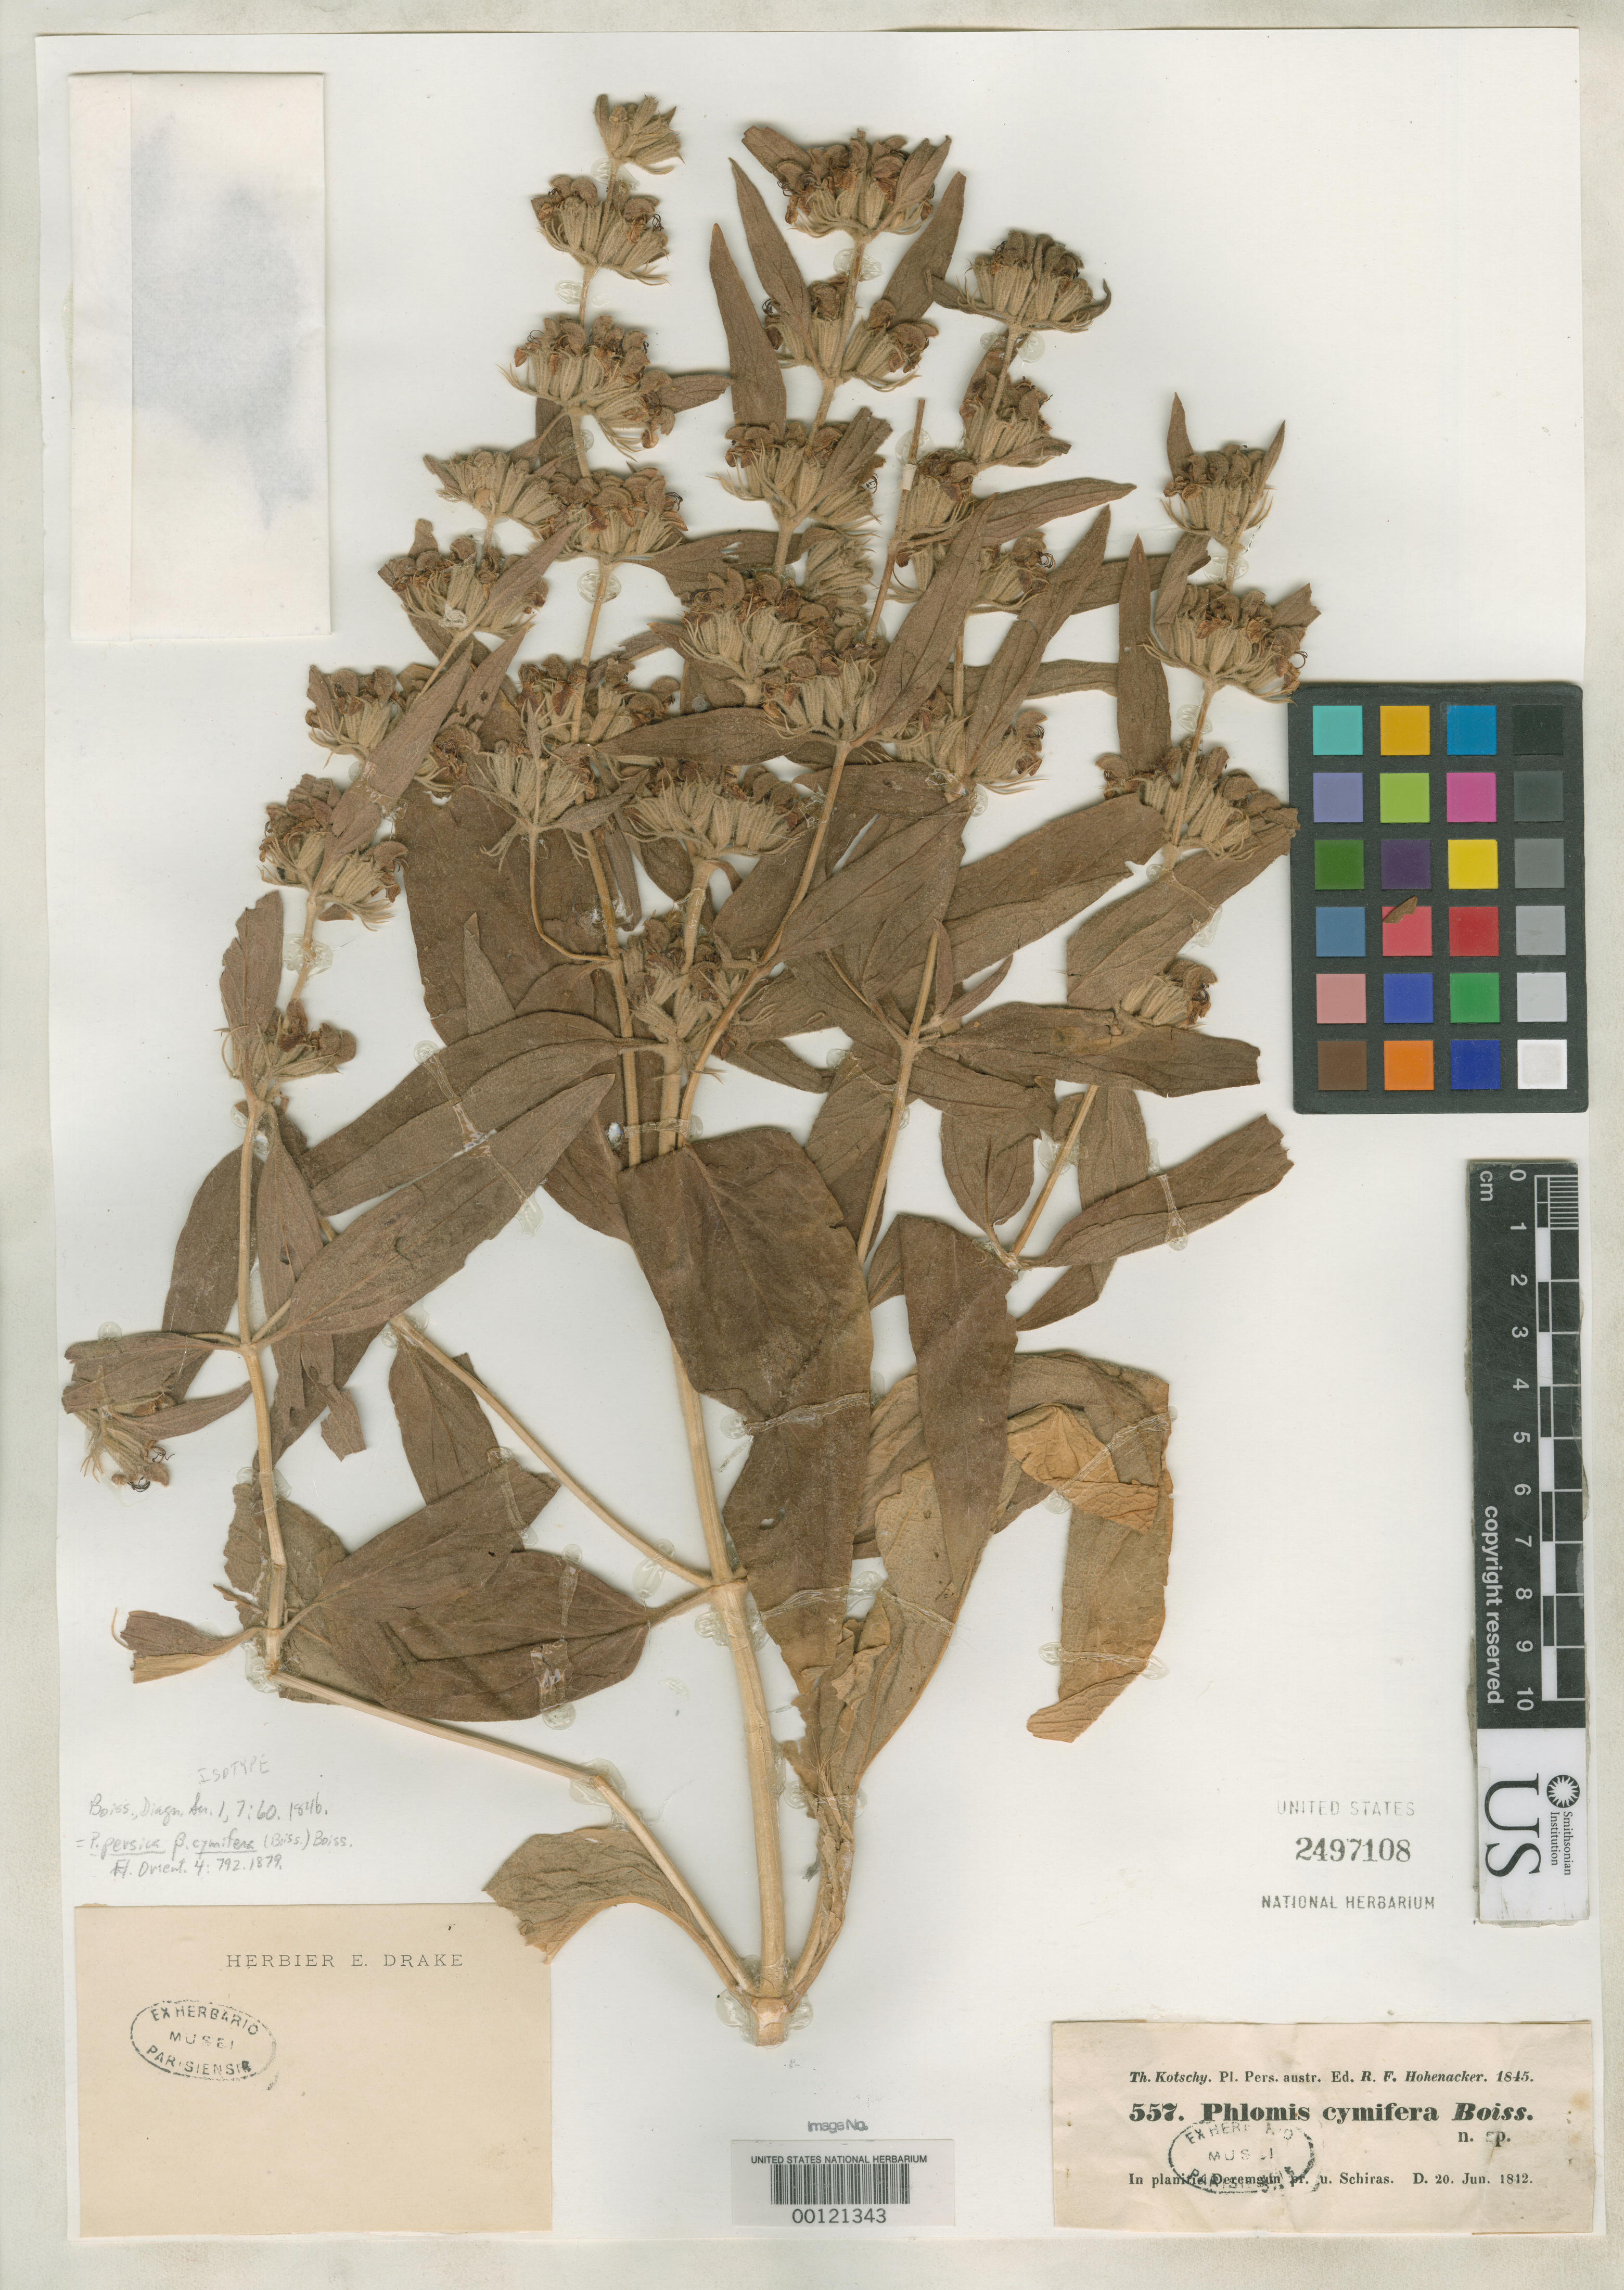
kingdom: Plantae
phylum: Tracheophyta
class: Magnoliopsida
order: Lamiales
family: Lamiaceae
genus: Phlomis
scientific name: Phlomis cymifera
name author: Boiss.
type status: Isotype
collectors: K. G. Kotschy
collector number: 557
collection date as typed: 20 Jun 1842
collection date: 1842-06-20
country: Iran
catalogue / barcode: US 2497108